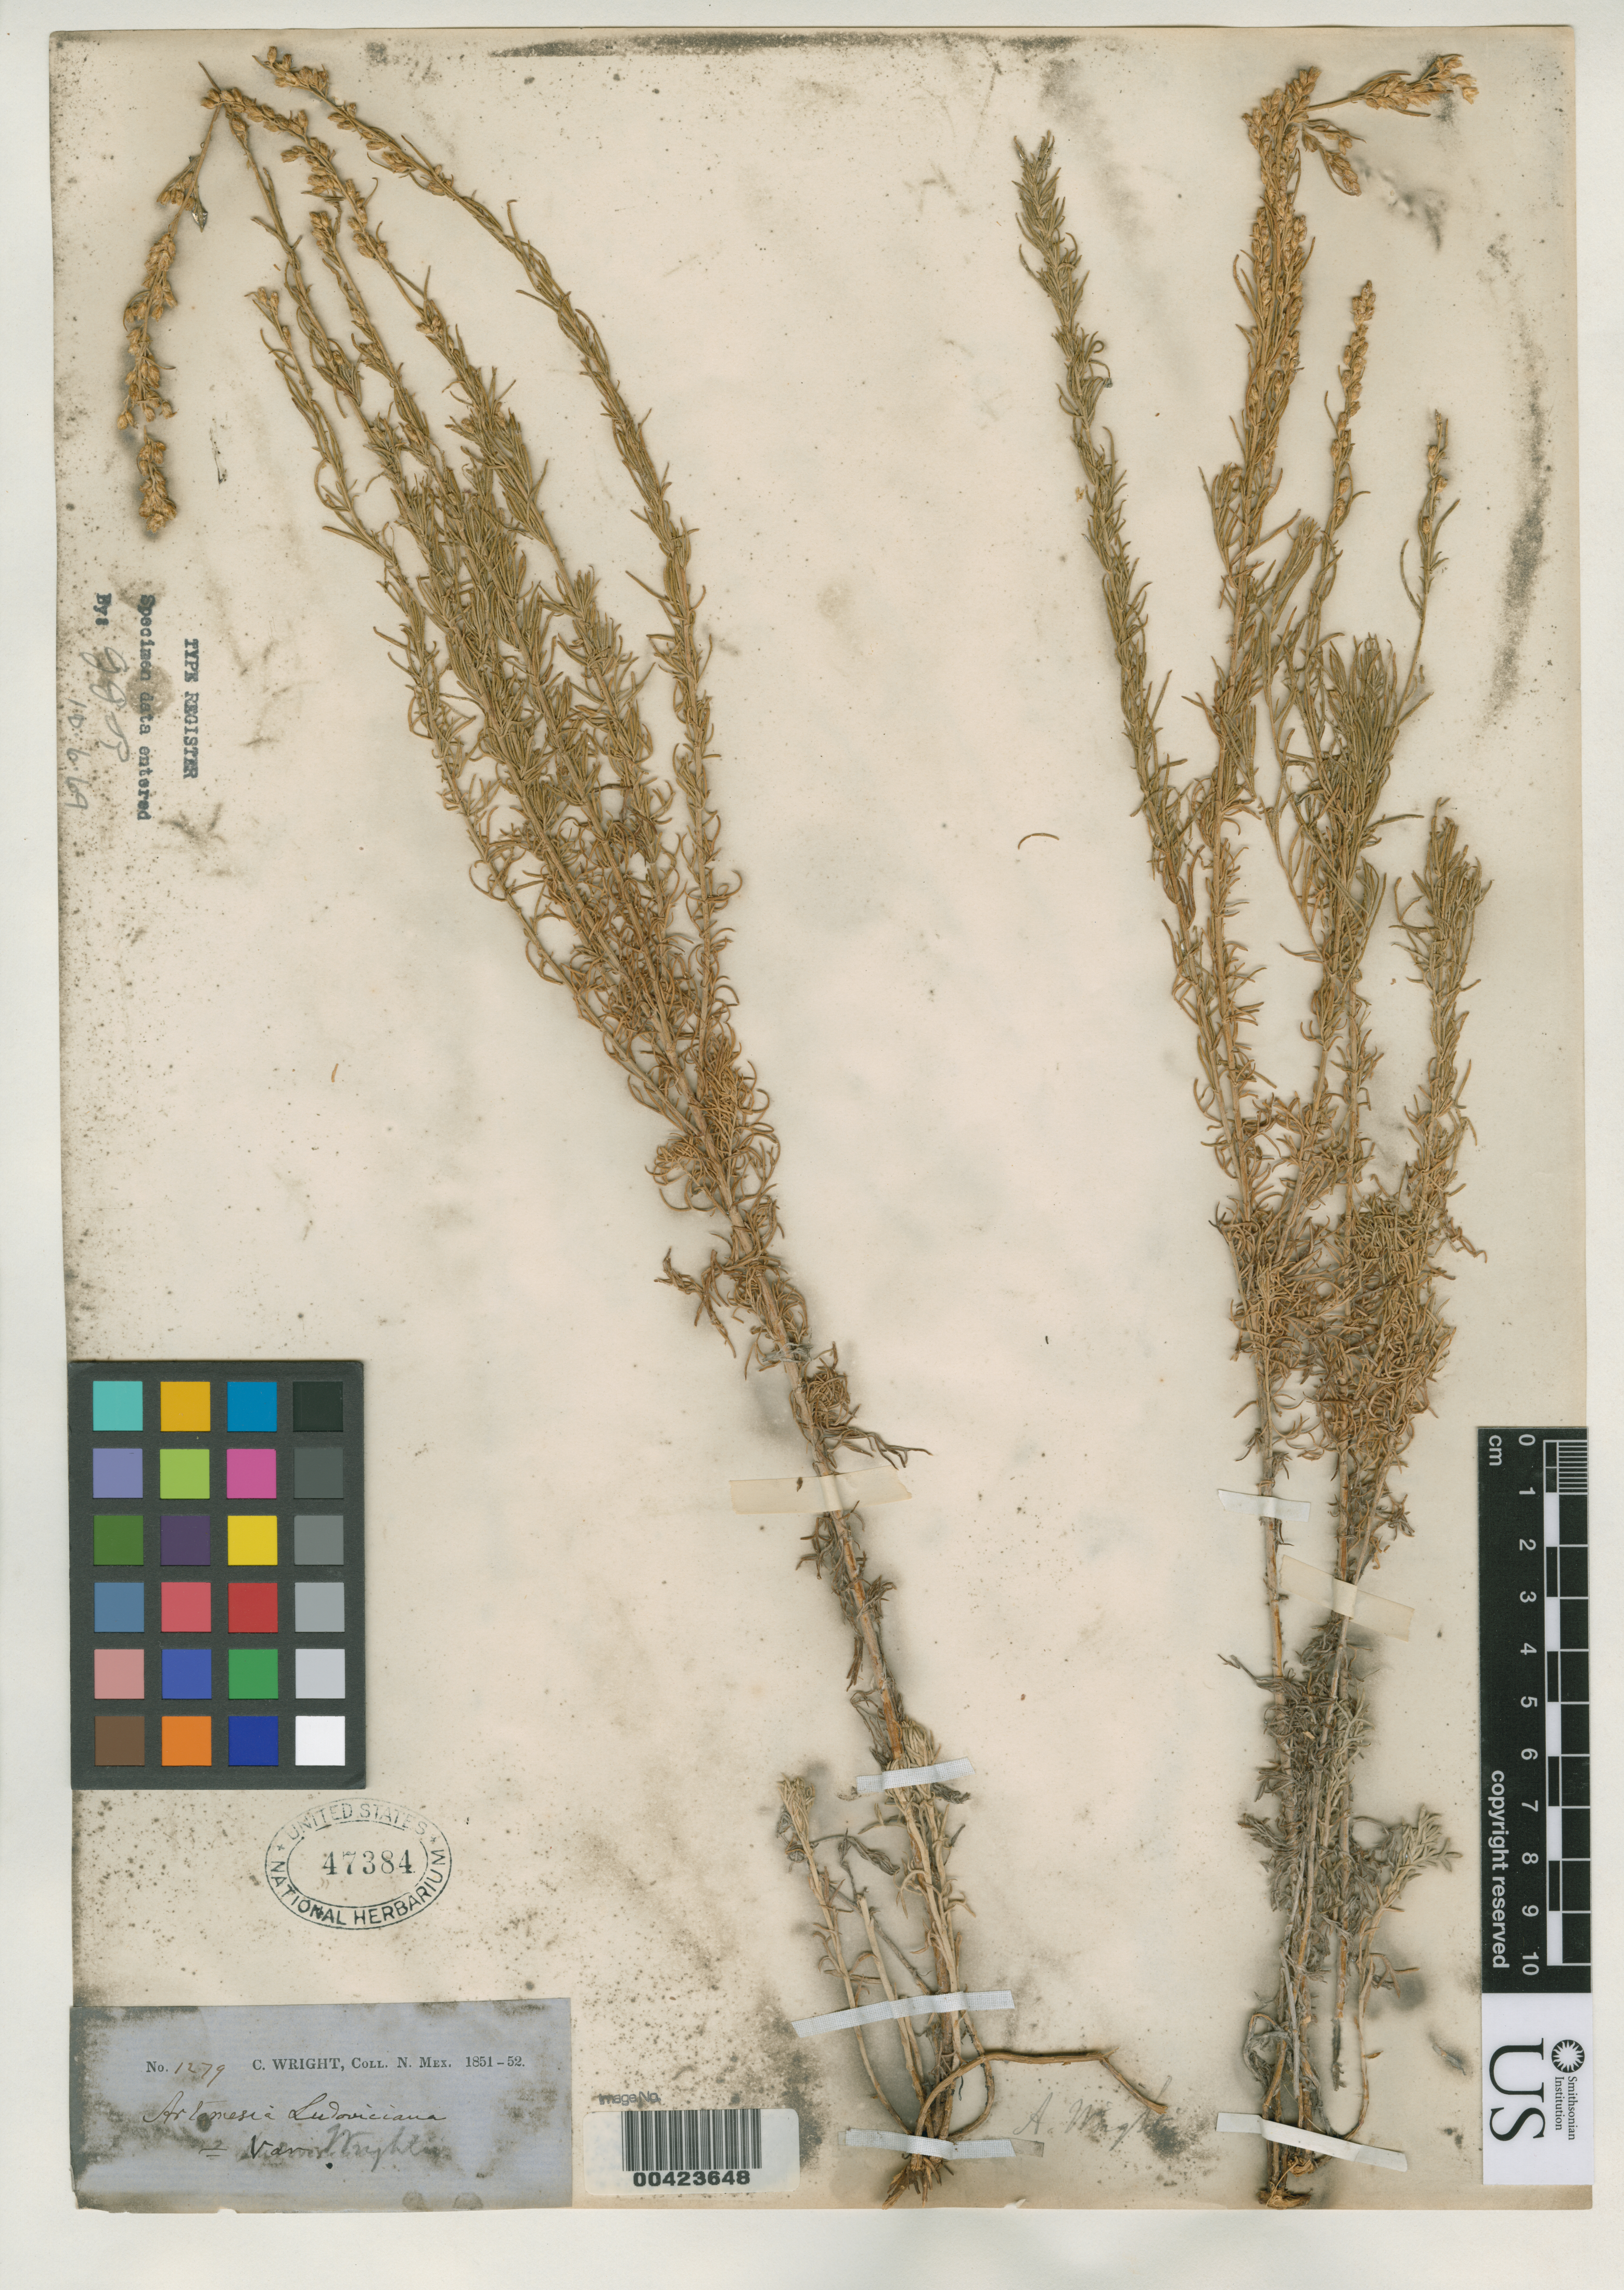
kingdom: Plantae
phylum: Tracheophyta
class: Magnoliopsida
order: Asterales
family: Asteraceae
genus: Artemisia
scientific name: Artemisia wrightii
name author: A. Gray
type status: Isosyntype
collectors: C. Wright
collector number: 1279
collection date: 1851/1852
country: United States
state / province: New Mexico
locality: "N. Mex." [=northern Mexico or New Mexico? either way possibly referring to present-day Arizona or Texas]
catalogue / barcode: US 47384